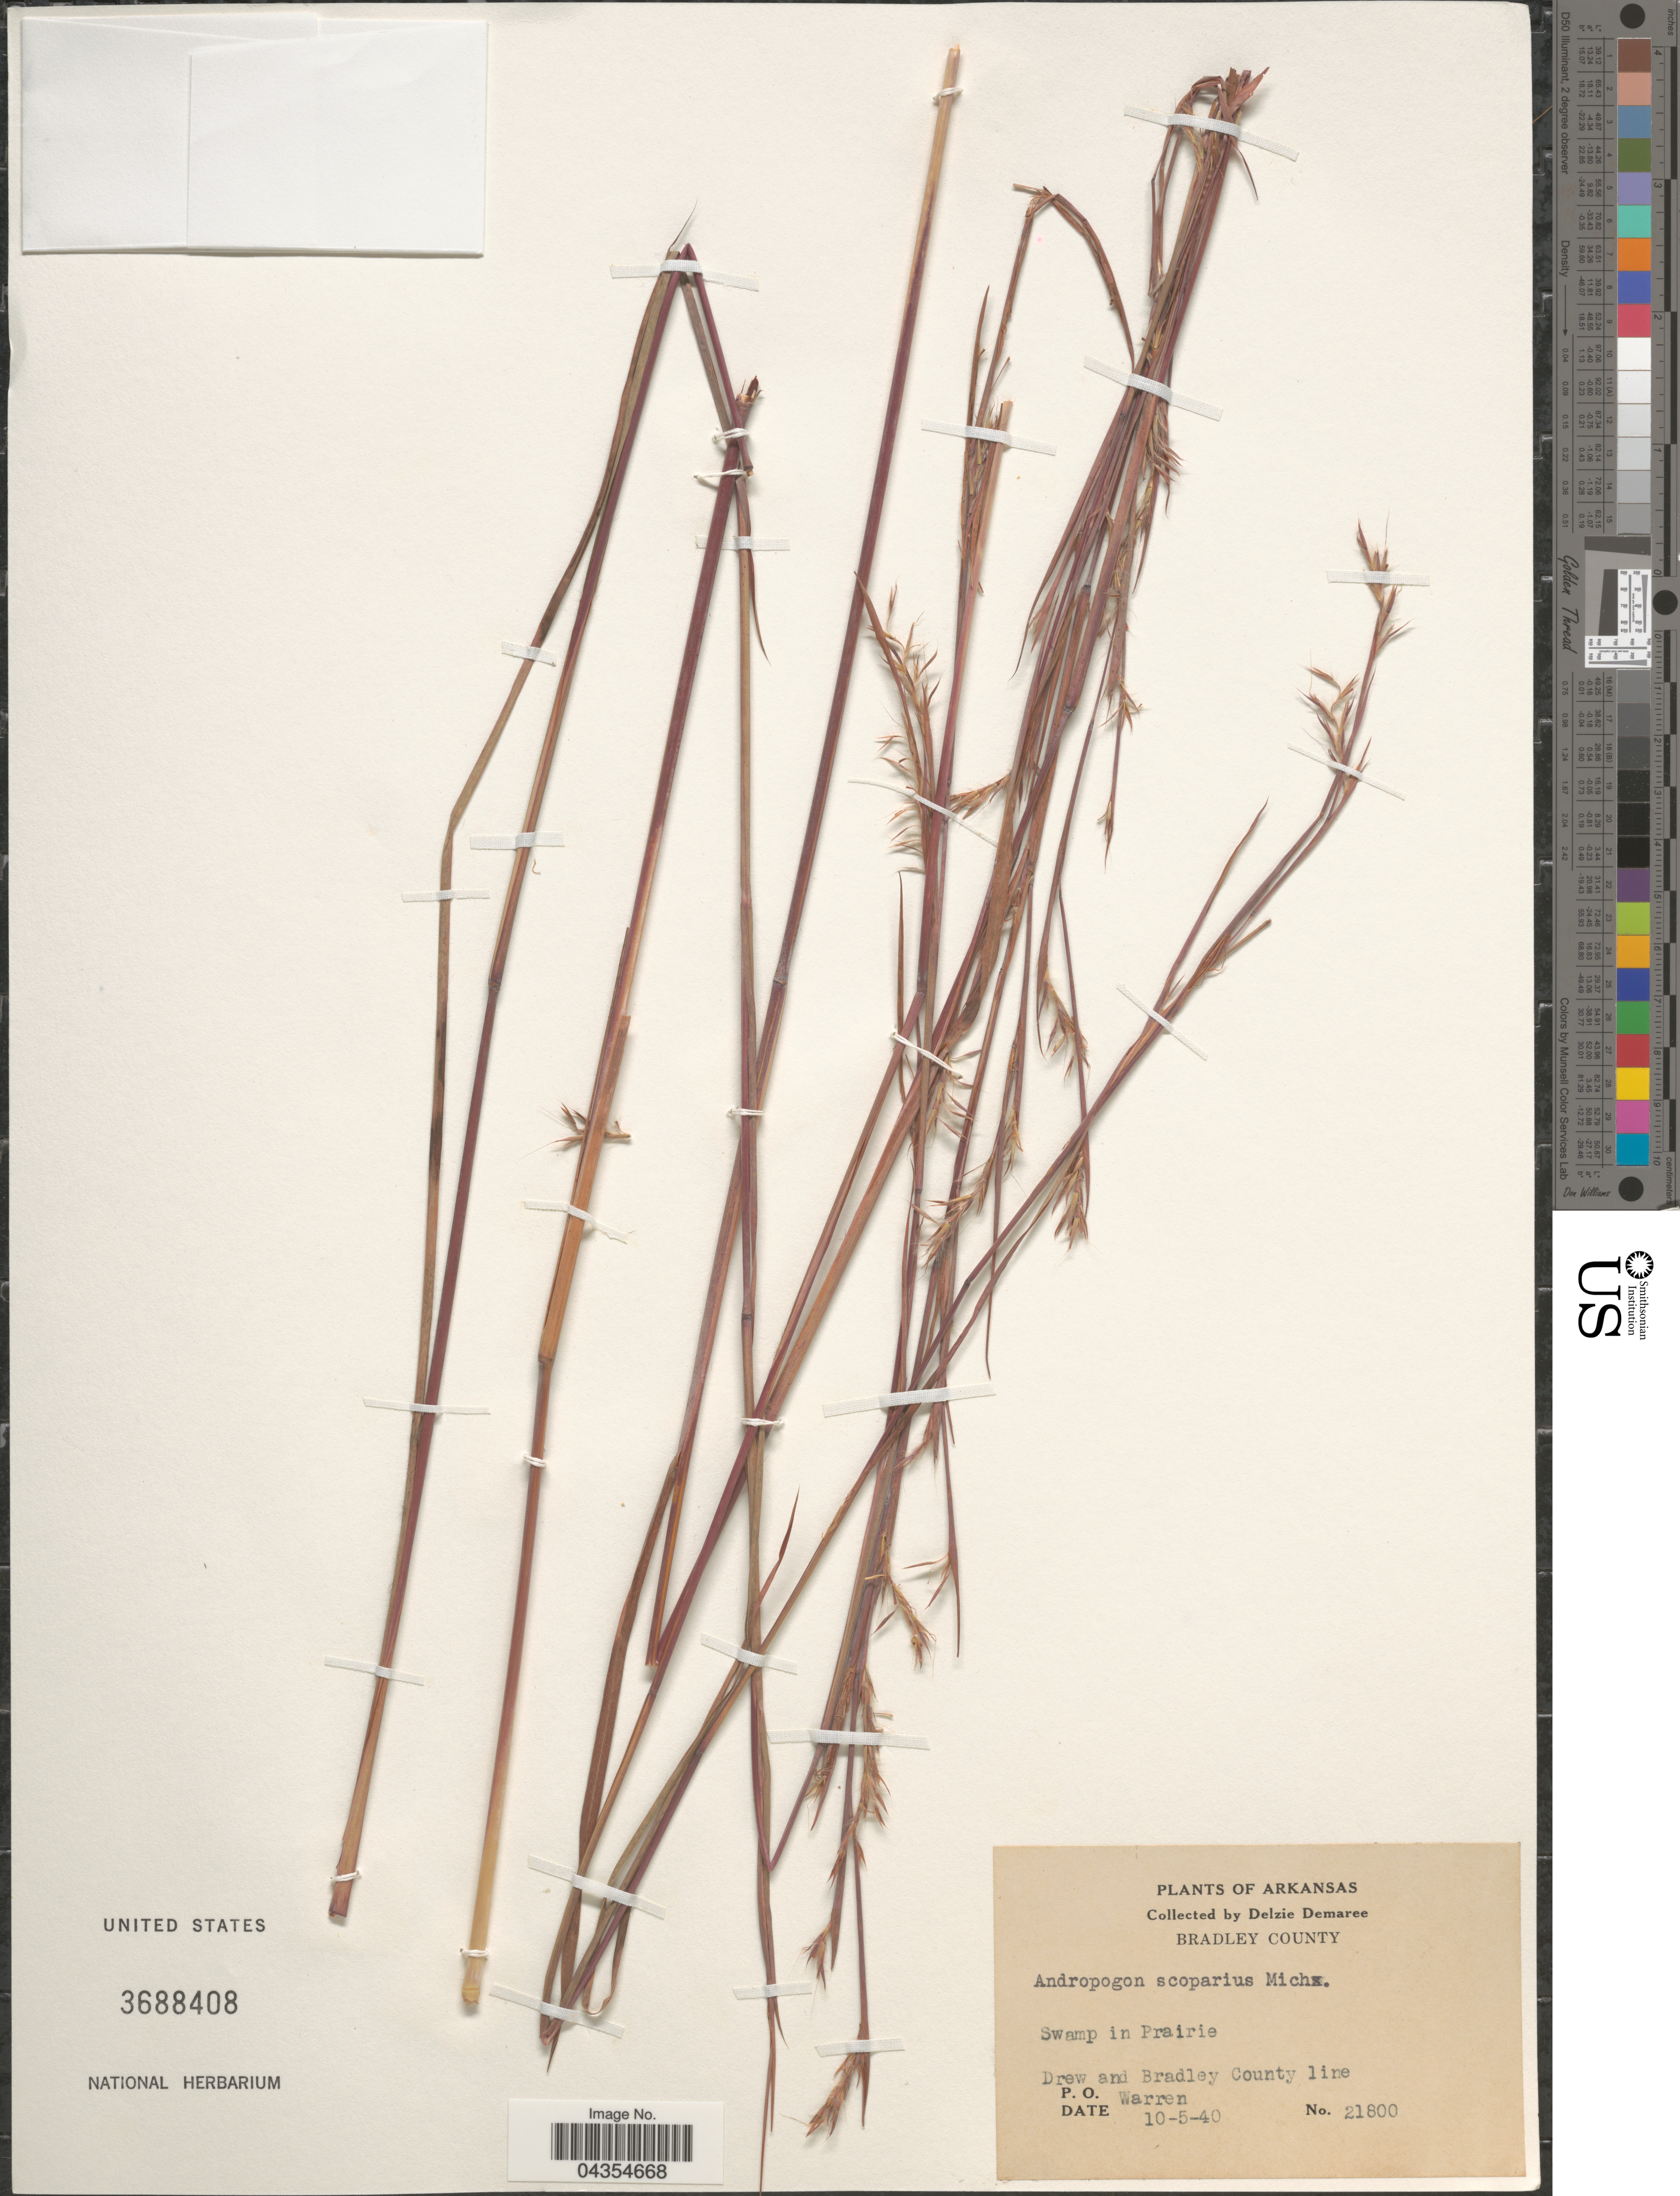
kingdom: Plantae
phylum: Tracheophyta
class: Liliopsida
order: Poales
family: Poaceae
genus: Schizachyrium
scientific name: Schizachyrium scoparium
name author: (Michx.) Nash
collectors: D. Demaree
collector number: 21800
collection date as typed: Transcribed d/m/y: 5/10/40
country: United States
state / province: Arkansas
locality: Bradley County. Swamp in Prairie. Drew and Bradley County line. P. O. Warren.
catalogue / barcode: US 3688408